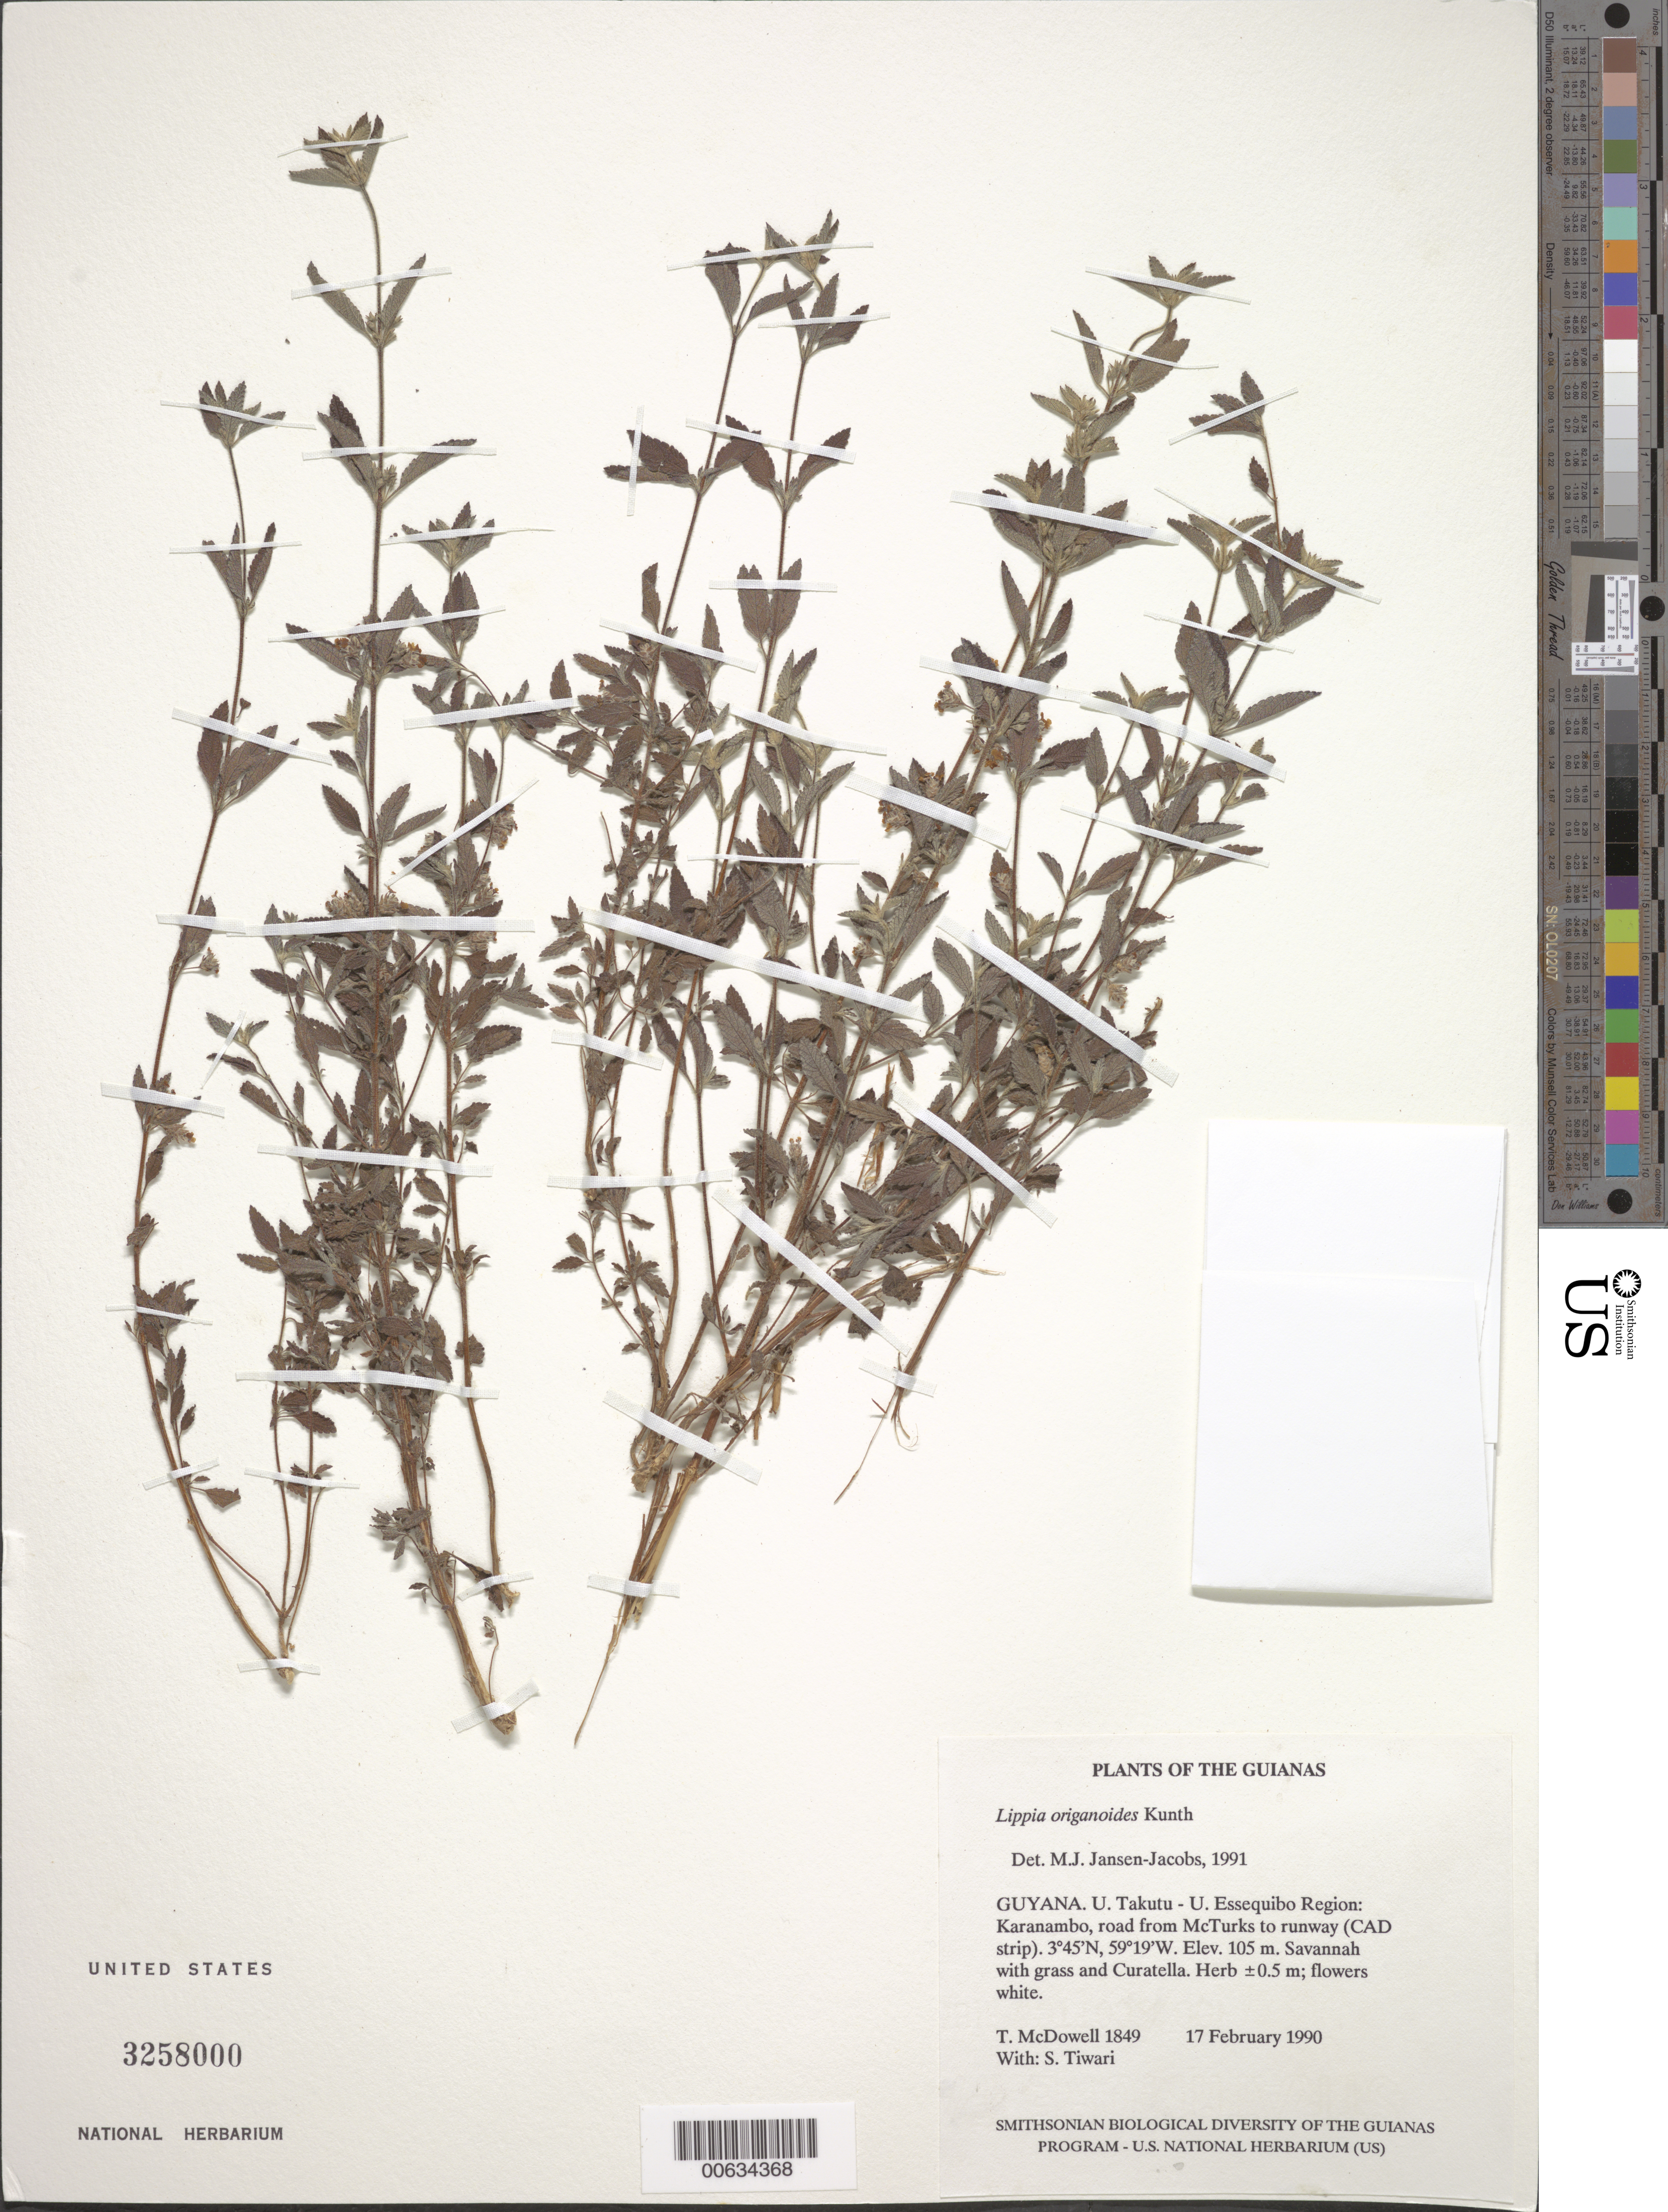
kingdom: Plantae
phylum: Tracheophyta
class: Magnoliopsida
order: Lamiales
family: Verbenaceae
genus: Lippia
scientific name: Lippia origanoides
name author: Kunth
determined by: Jansen-Jacobs, M. J., (U), Nationaal Herbarium Nederland, Utrecht University branch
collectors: T. McDowell & S. Tiwari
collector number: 1849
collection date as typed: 17 February 1990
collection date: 1990-02-17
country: Guyana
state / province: U. Takutu-U. Essequibo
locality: Karanambo, road from McTurks compound to runway (CAD strip)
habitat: Savanna with grass and Curatella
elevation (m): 105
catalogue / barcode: US 3258000